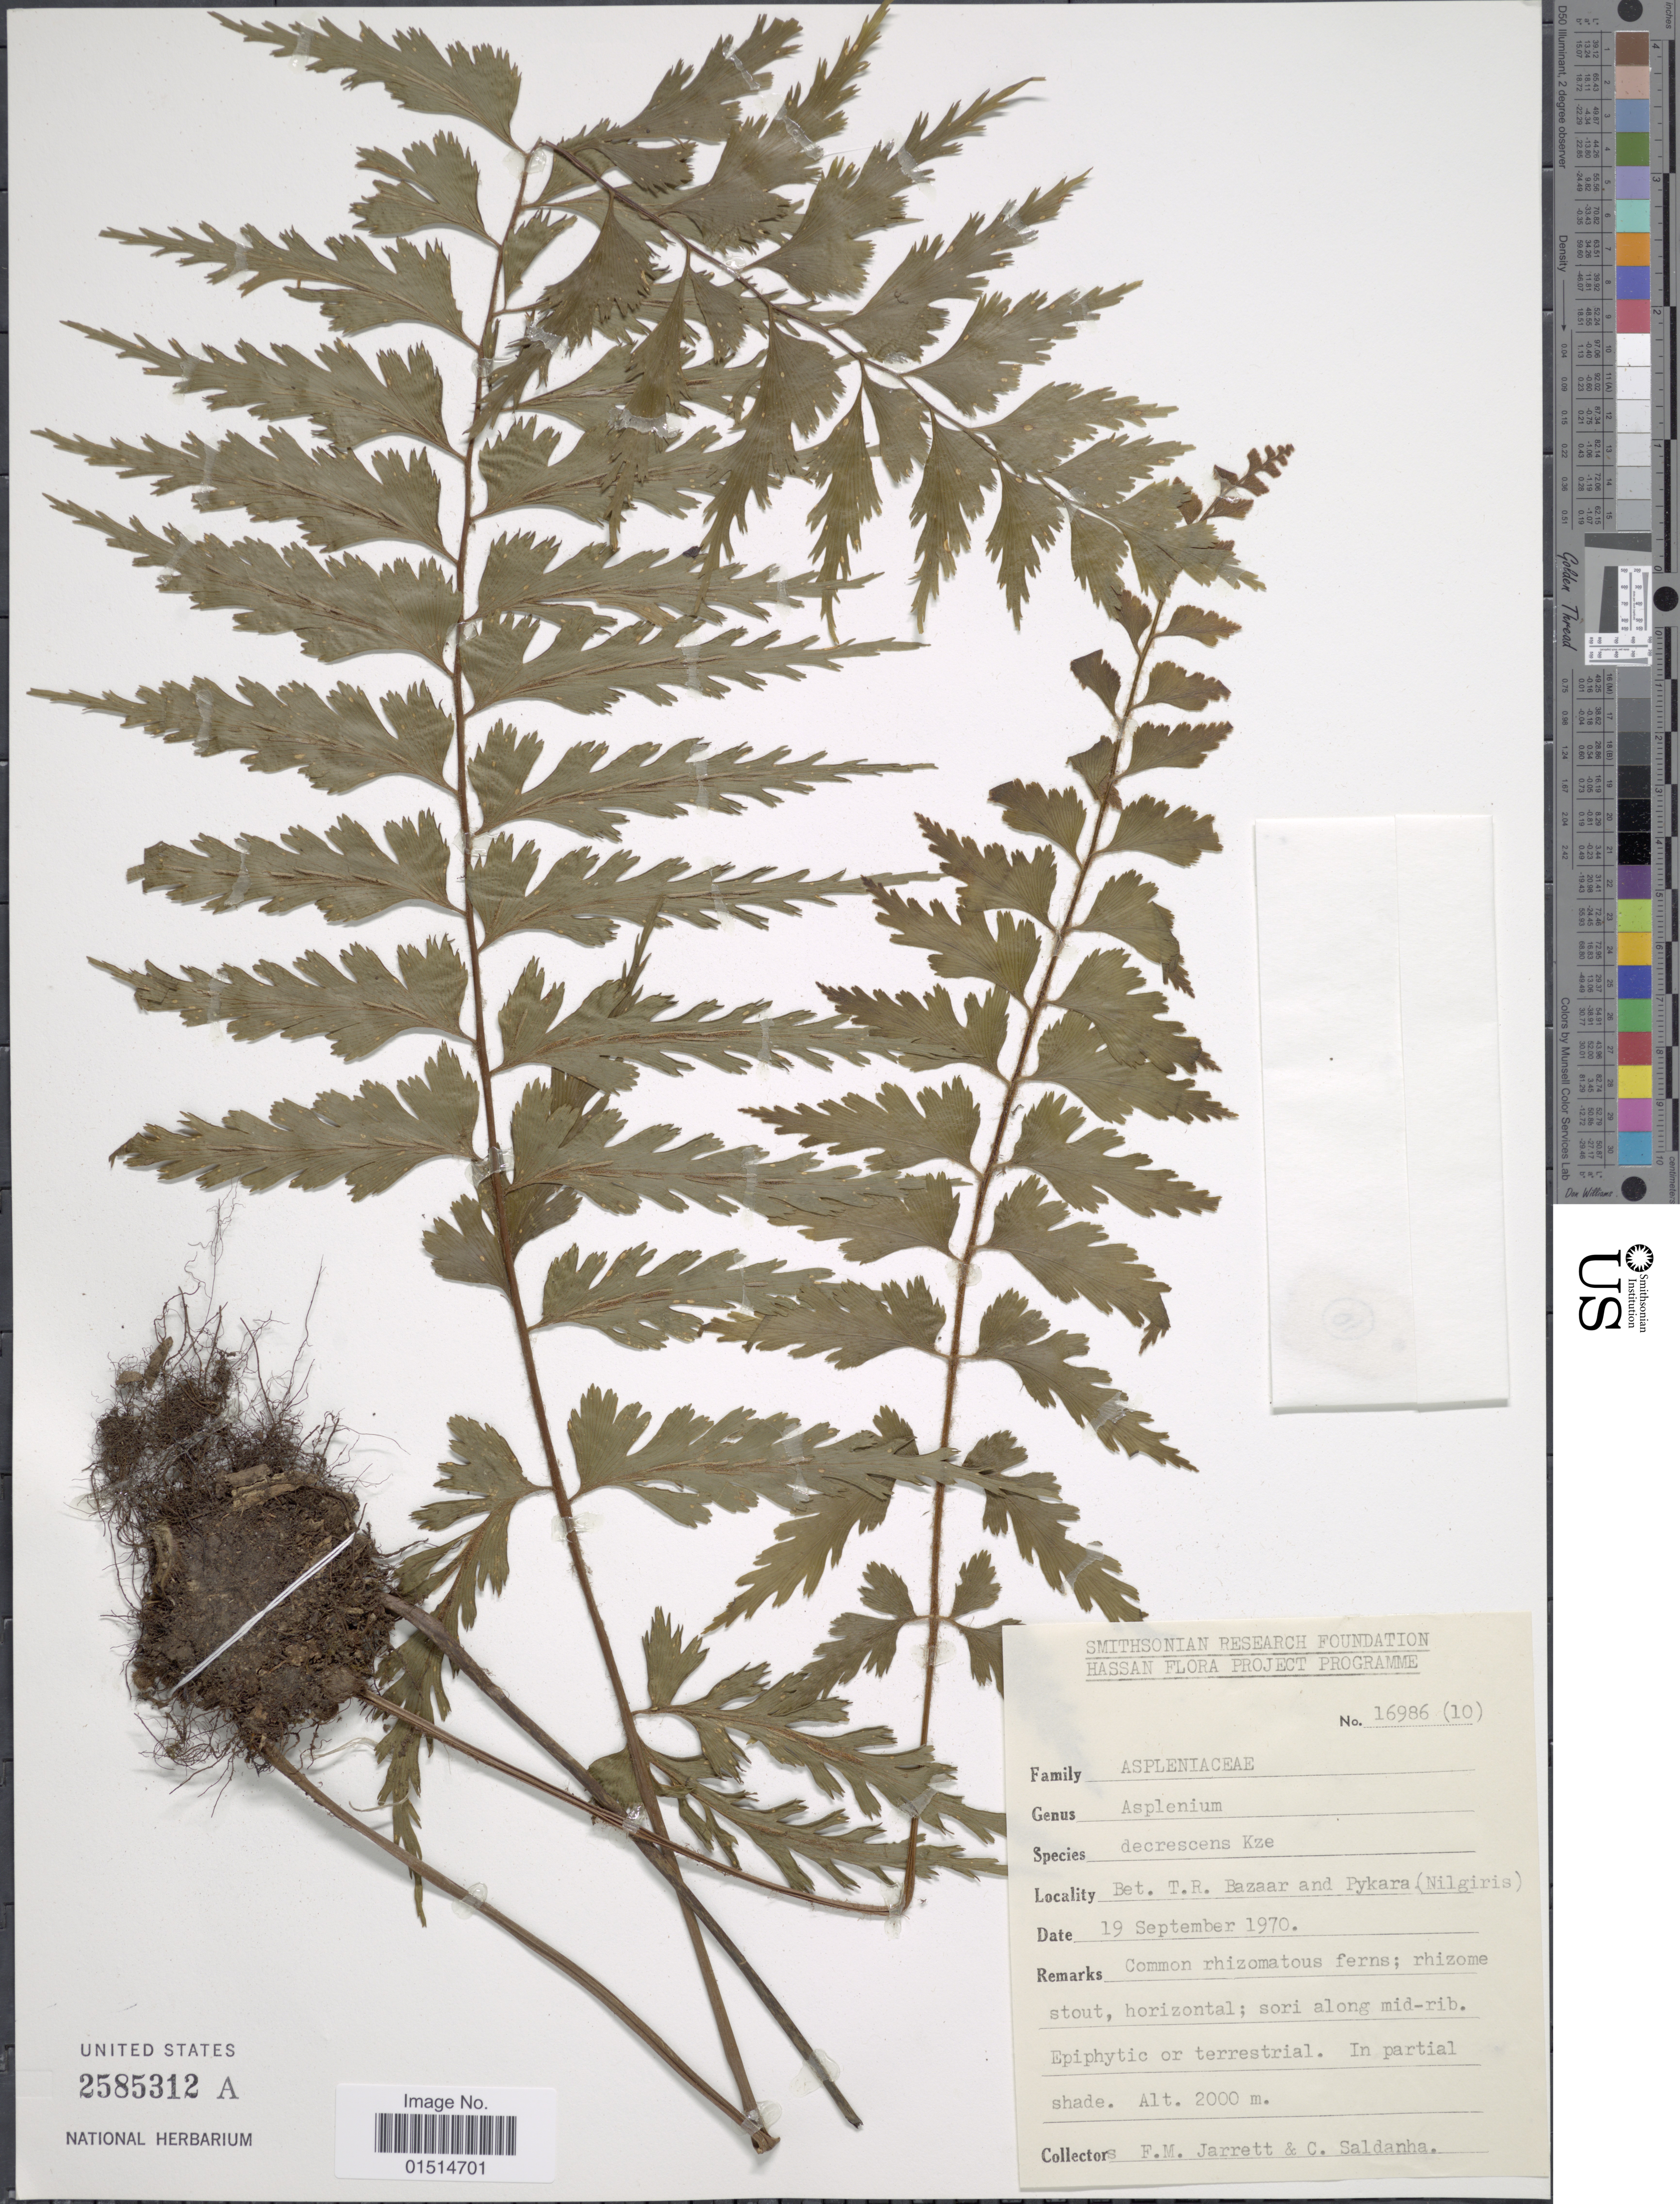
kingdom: Plantae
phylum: Tracheophyta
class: Polypodiopsida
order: Polypodiales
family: Aspleniaceae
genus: Asplenium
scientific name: Asplenium decrescens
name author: Kunze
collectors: F. M. Jarrett & C. Saldanha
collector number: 169856 (10)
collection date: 1970-09-19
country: India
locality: Bet. T.R. Bazaar and Pykara (Nilgiris) , Common rhizomatous ferns; rhizome stout, horizontal; sori along mid-rib. Epiphytic or terrestrial, in partial shade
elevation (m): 2000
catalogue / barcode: US 2585312A